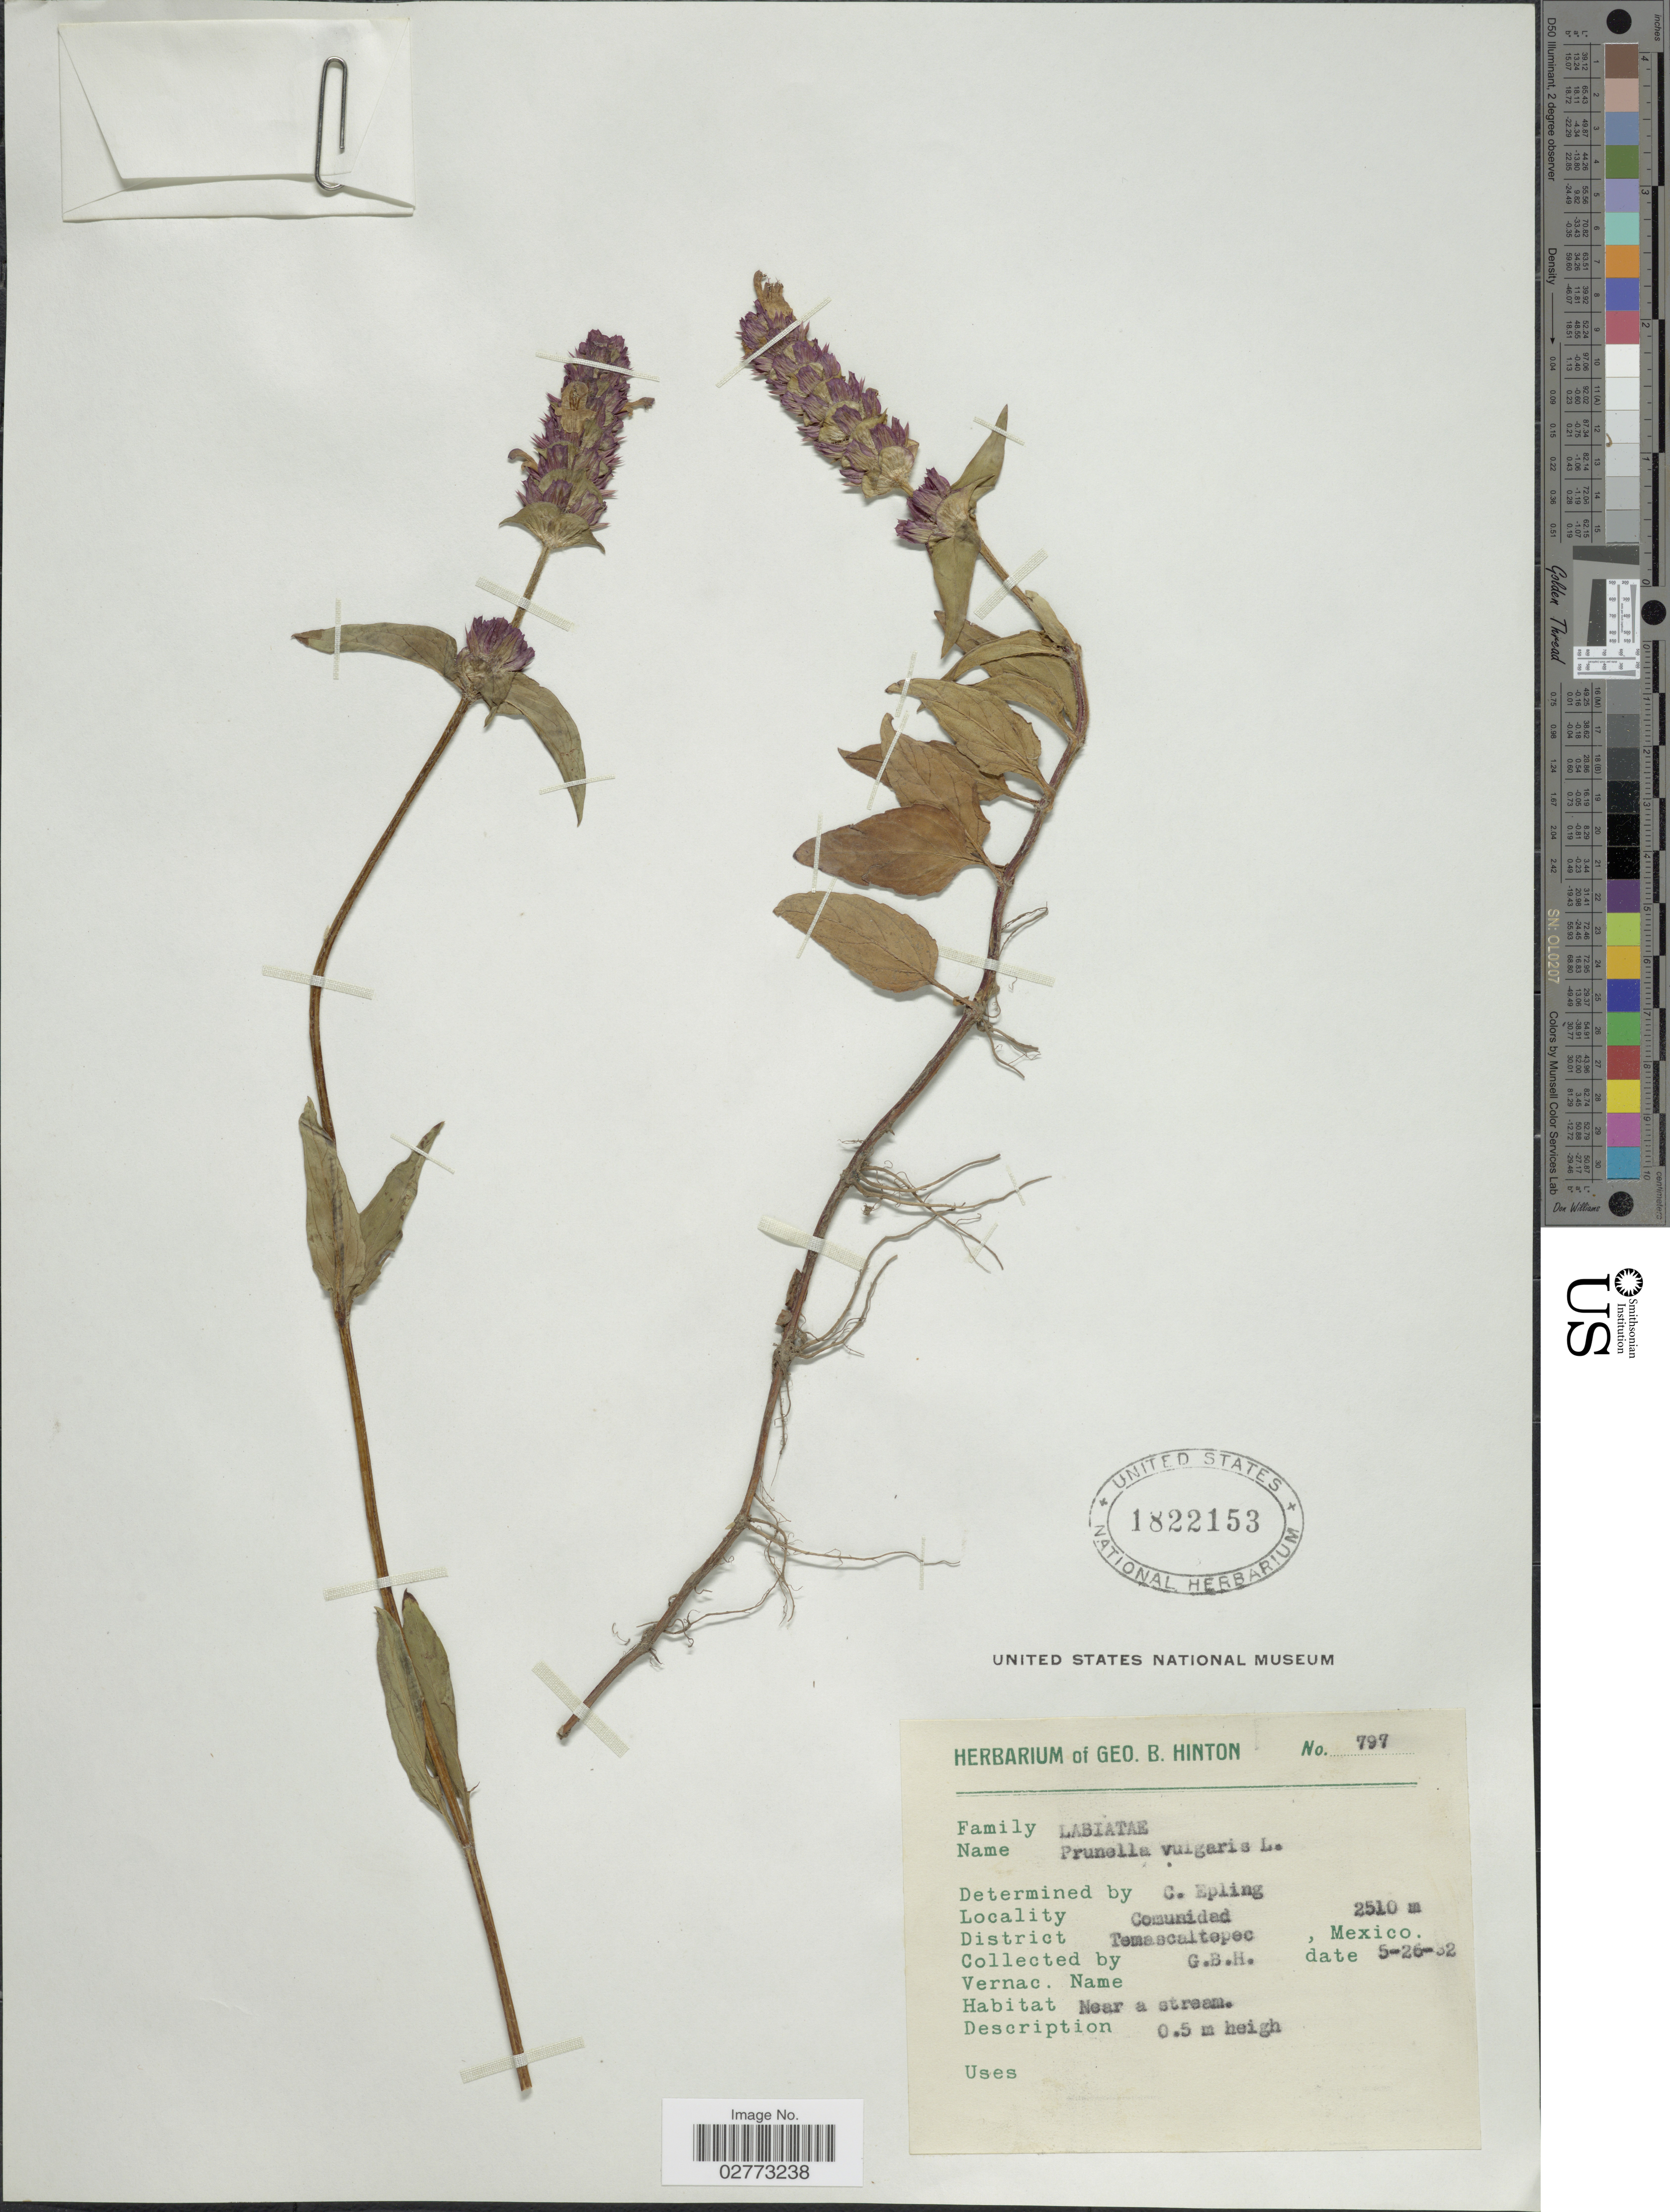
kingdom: Plantae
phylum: Tracheophyta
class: Magnoliopsida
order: Lamiales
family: Lamiaceae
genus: Prunella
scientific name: Prunella vulgaris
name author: L.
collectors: G. B. Hinton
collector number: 797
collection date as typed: Transcribed d/m/y: 26/5/32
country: Mexico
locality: Comunidad, District Temascaltepec.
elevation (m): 2510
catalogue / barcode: US 1822153